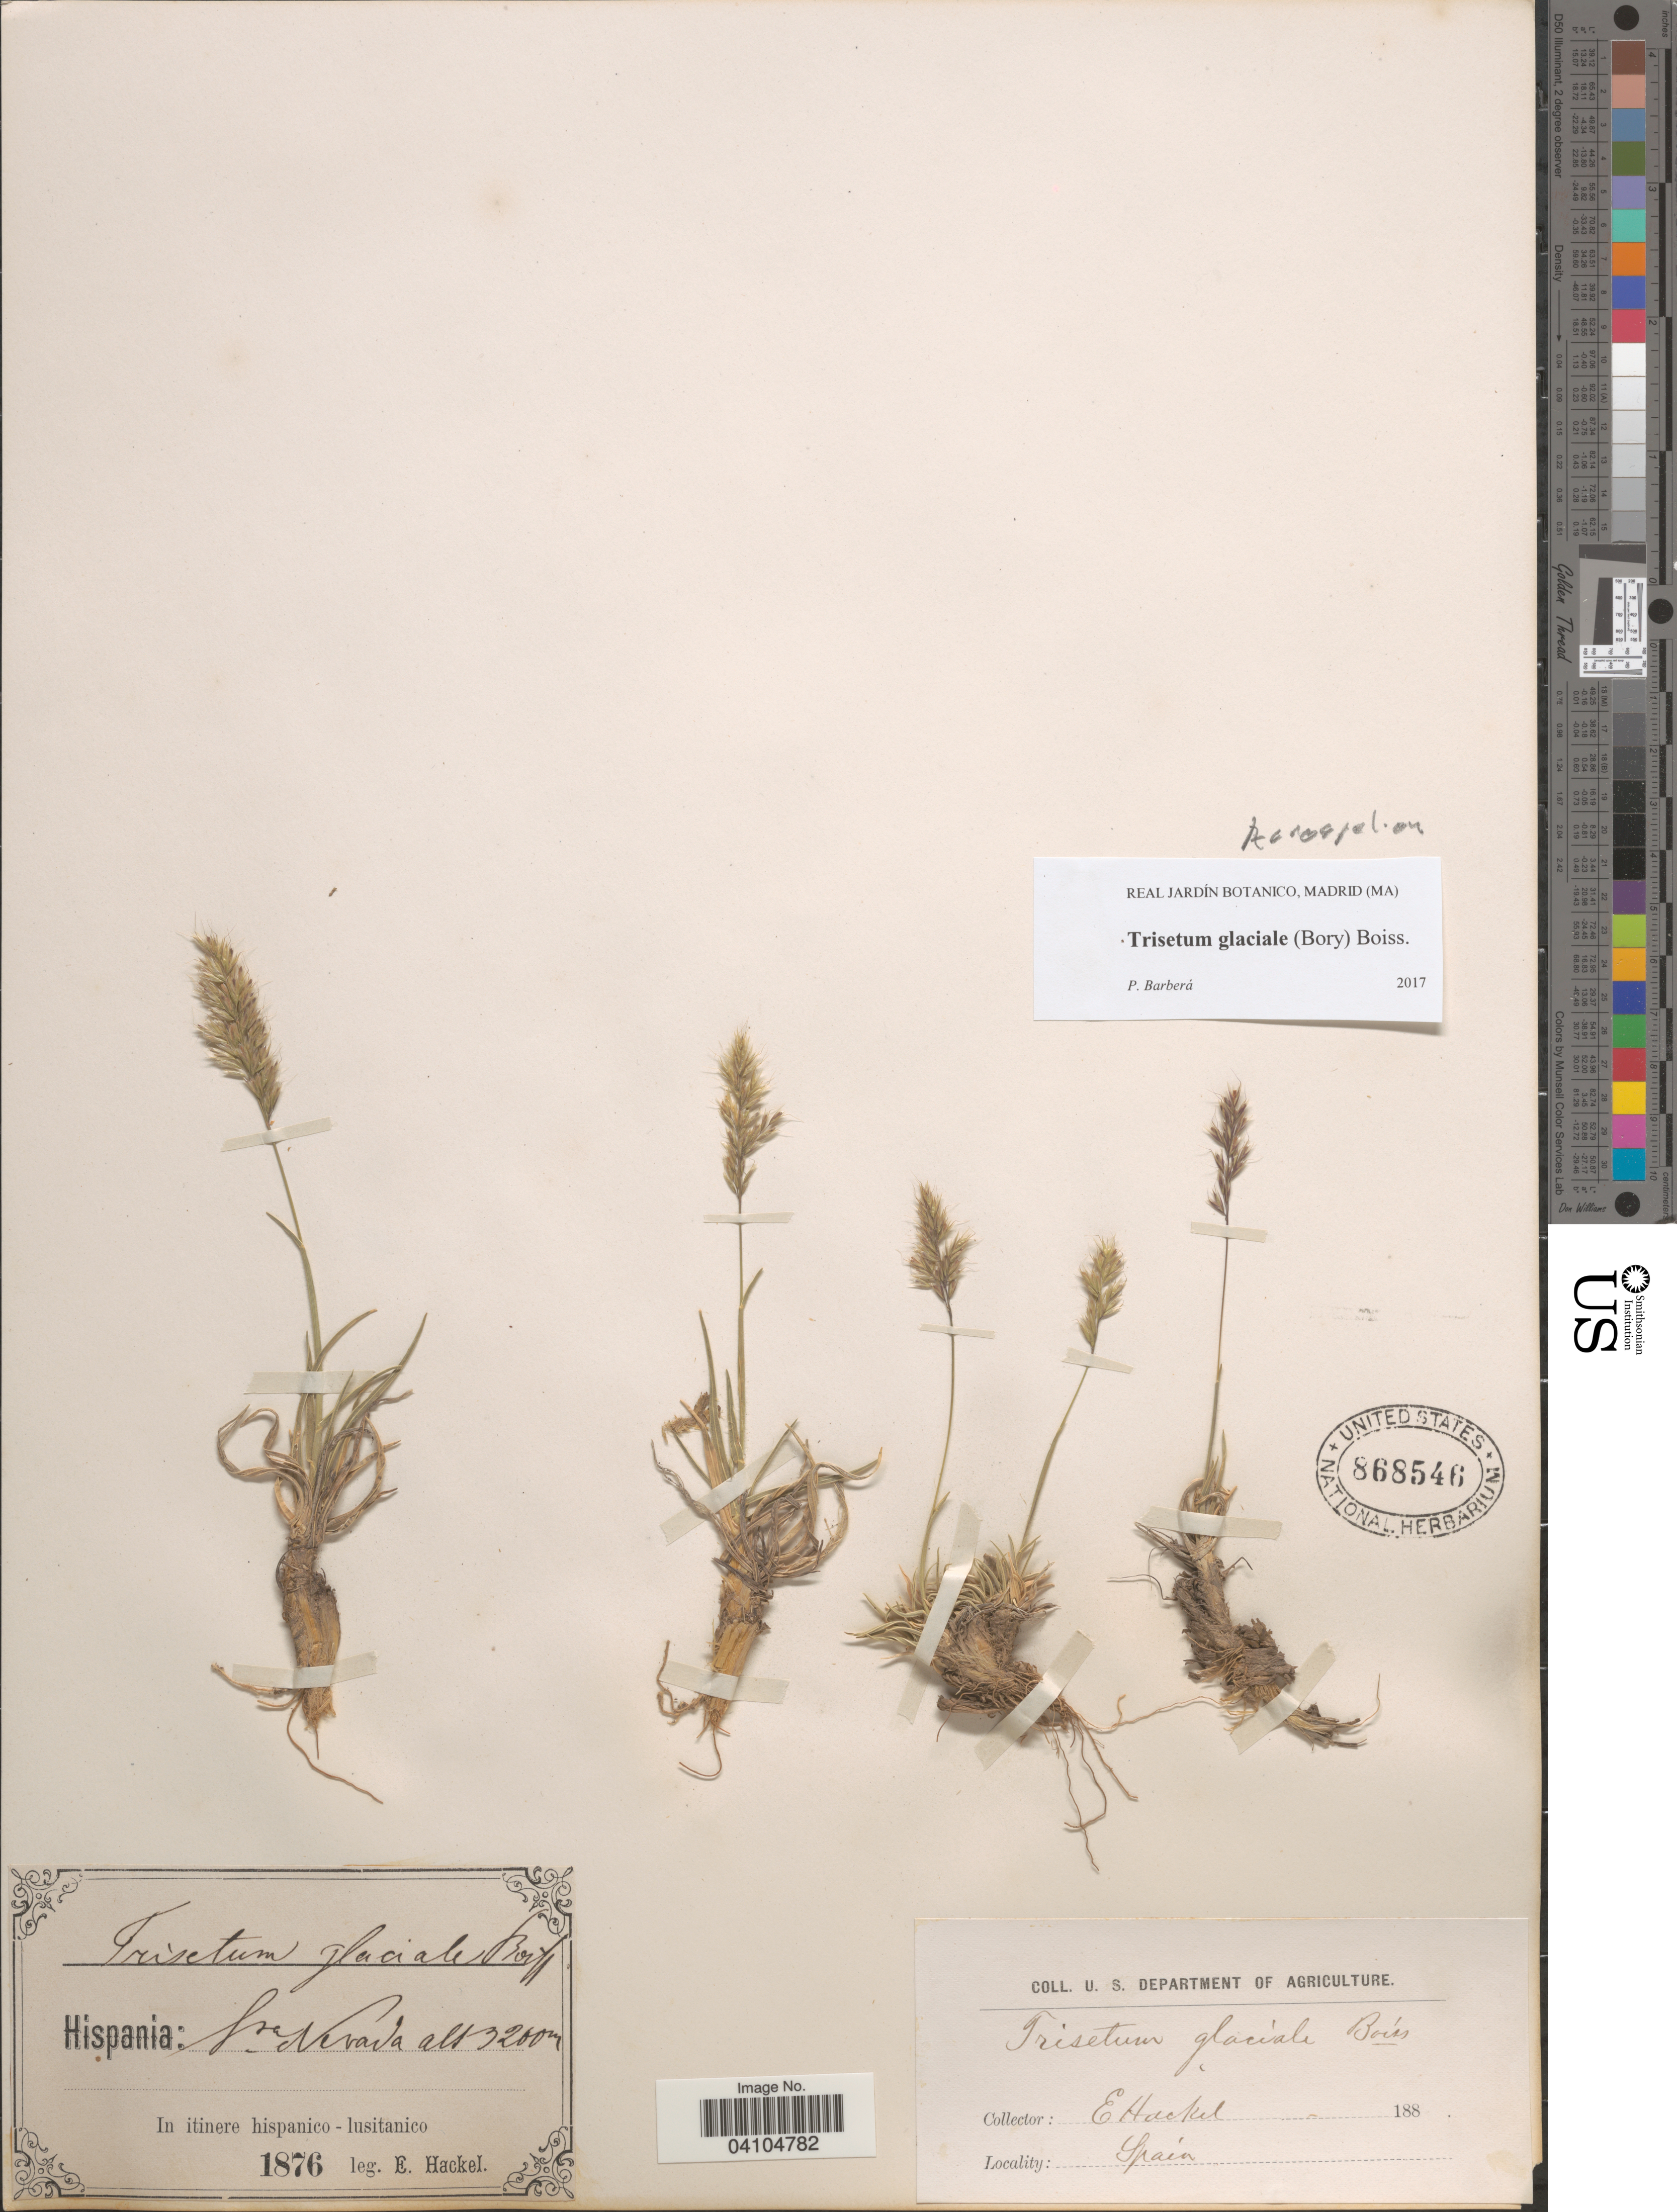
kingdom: Plantae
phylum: Tracheophyta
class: Liliopsida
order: Poales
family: Poaceae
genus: Acrospelion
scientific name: Acrospelion glaciale ined.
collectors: E. Hackel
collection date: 1876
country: Spain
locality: Hispania: Sra Nevada. In itinere hispanico-lusitanico.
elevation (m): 3200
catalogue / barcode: US 868546